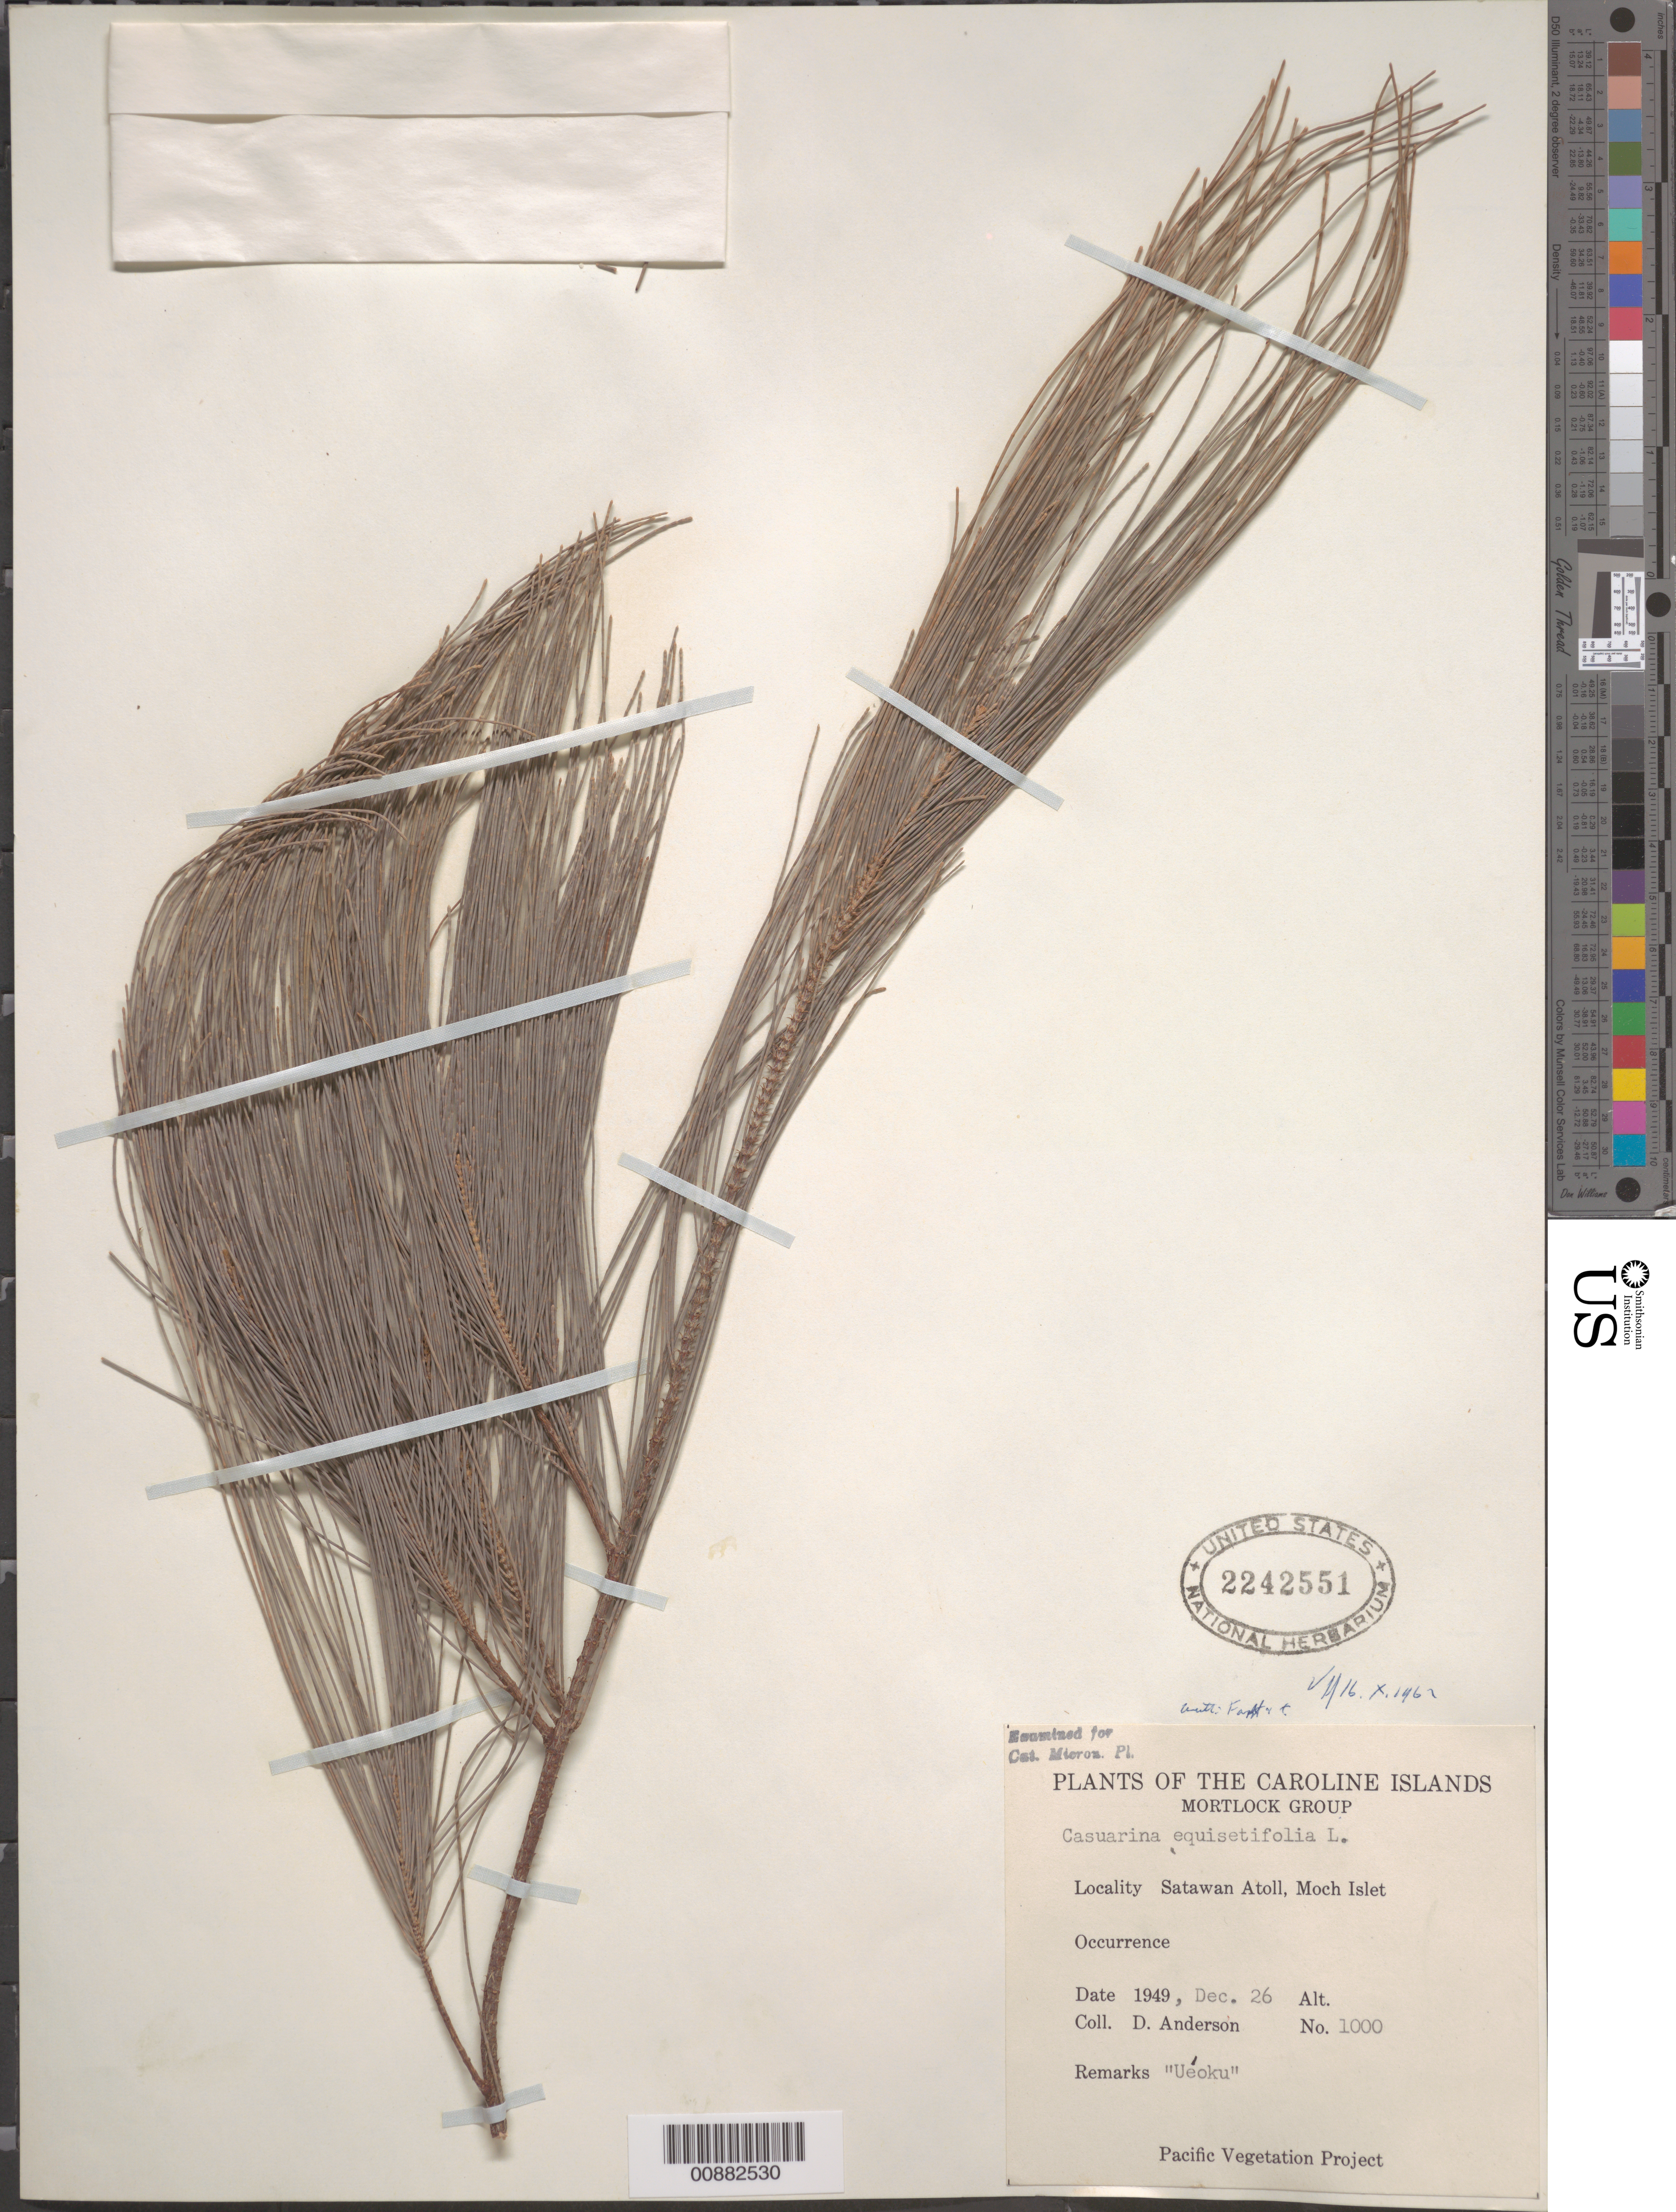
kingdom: Plantae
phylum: Tracheophyta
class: Magnoliopsida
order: Fagales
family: Casuarinaceae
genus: Casuarina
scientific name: Casuarina equisetifolia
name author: L.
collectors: D. Anderson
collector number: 1000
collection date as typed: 26 Dec 1949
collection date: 1949-12-26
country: Micronesia, Federated States of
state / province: Truk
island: Satawan Atoll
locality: Moch islet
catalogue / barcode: US 2242551